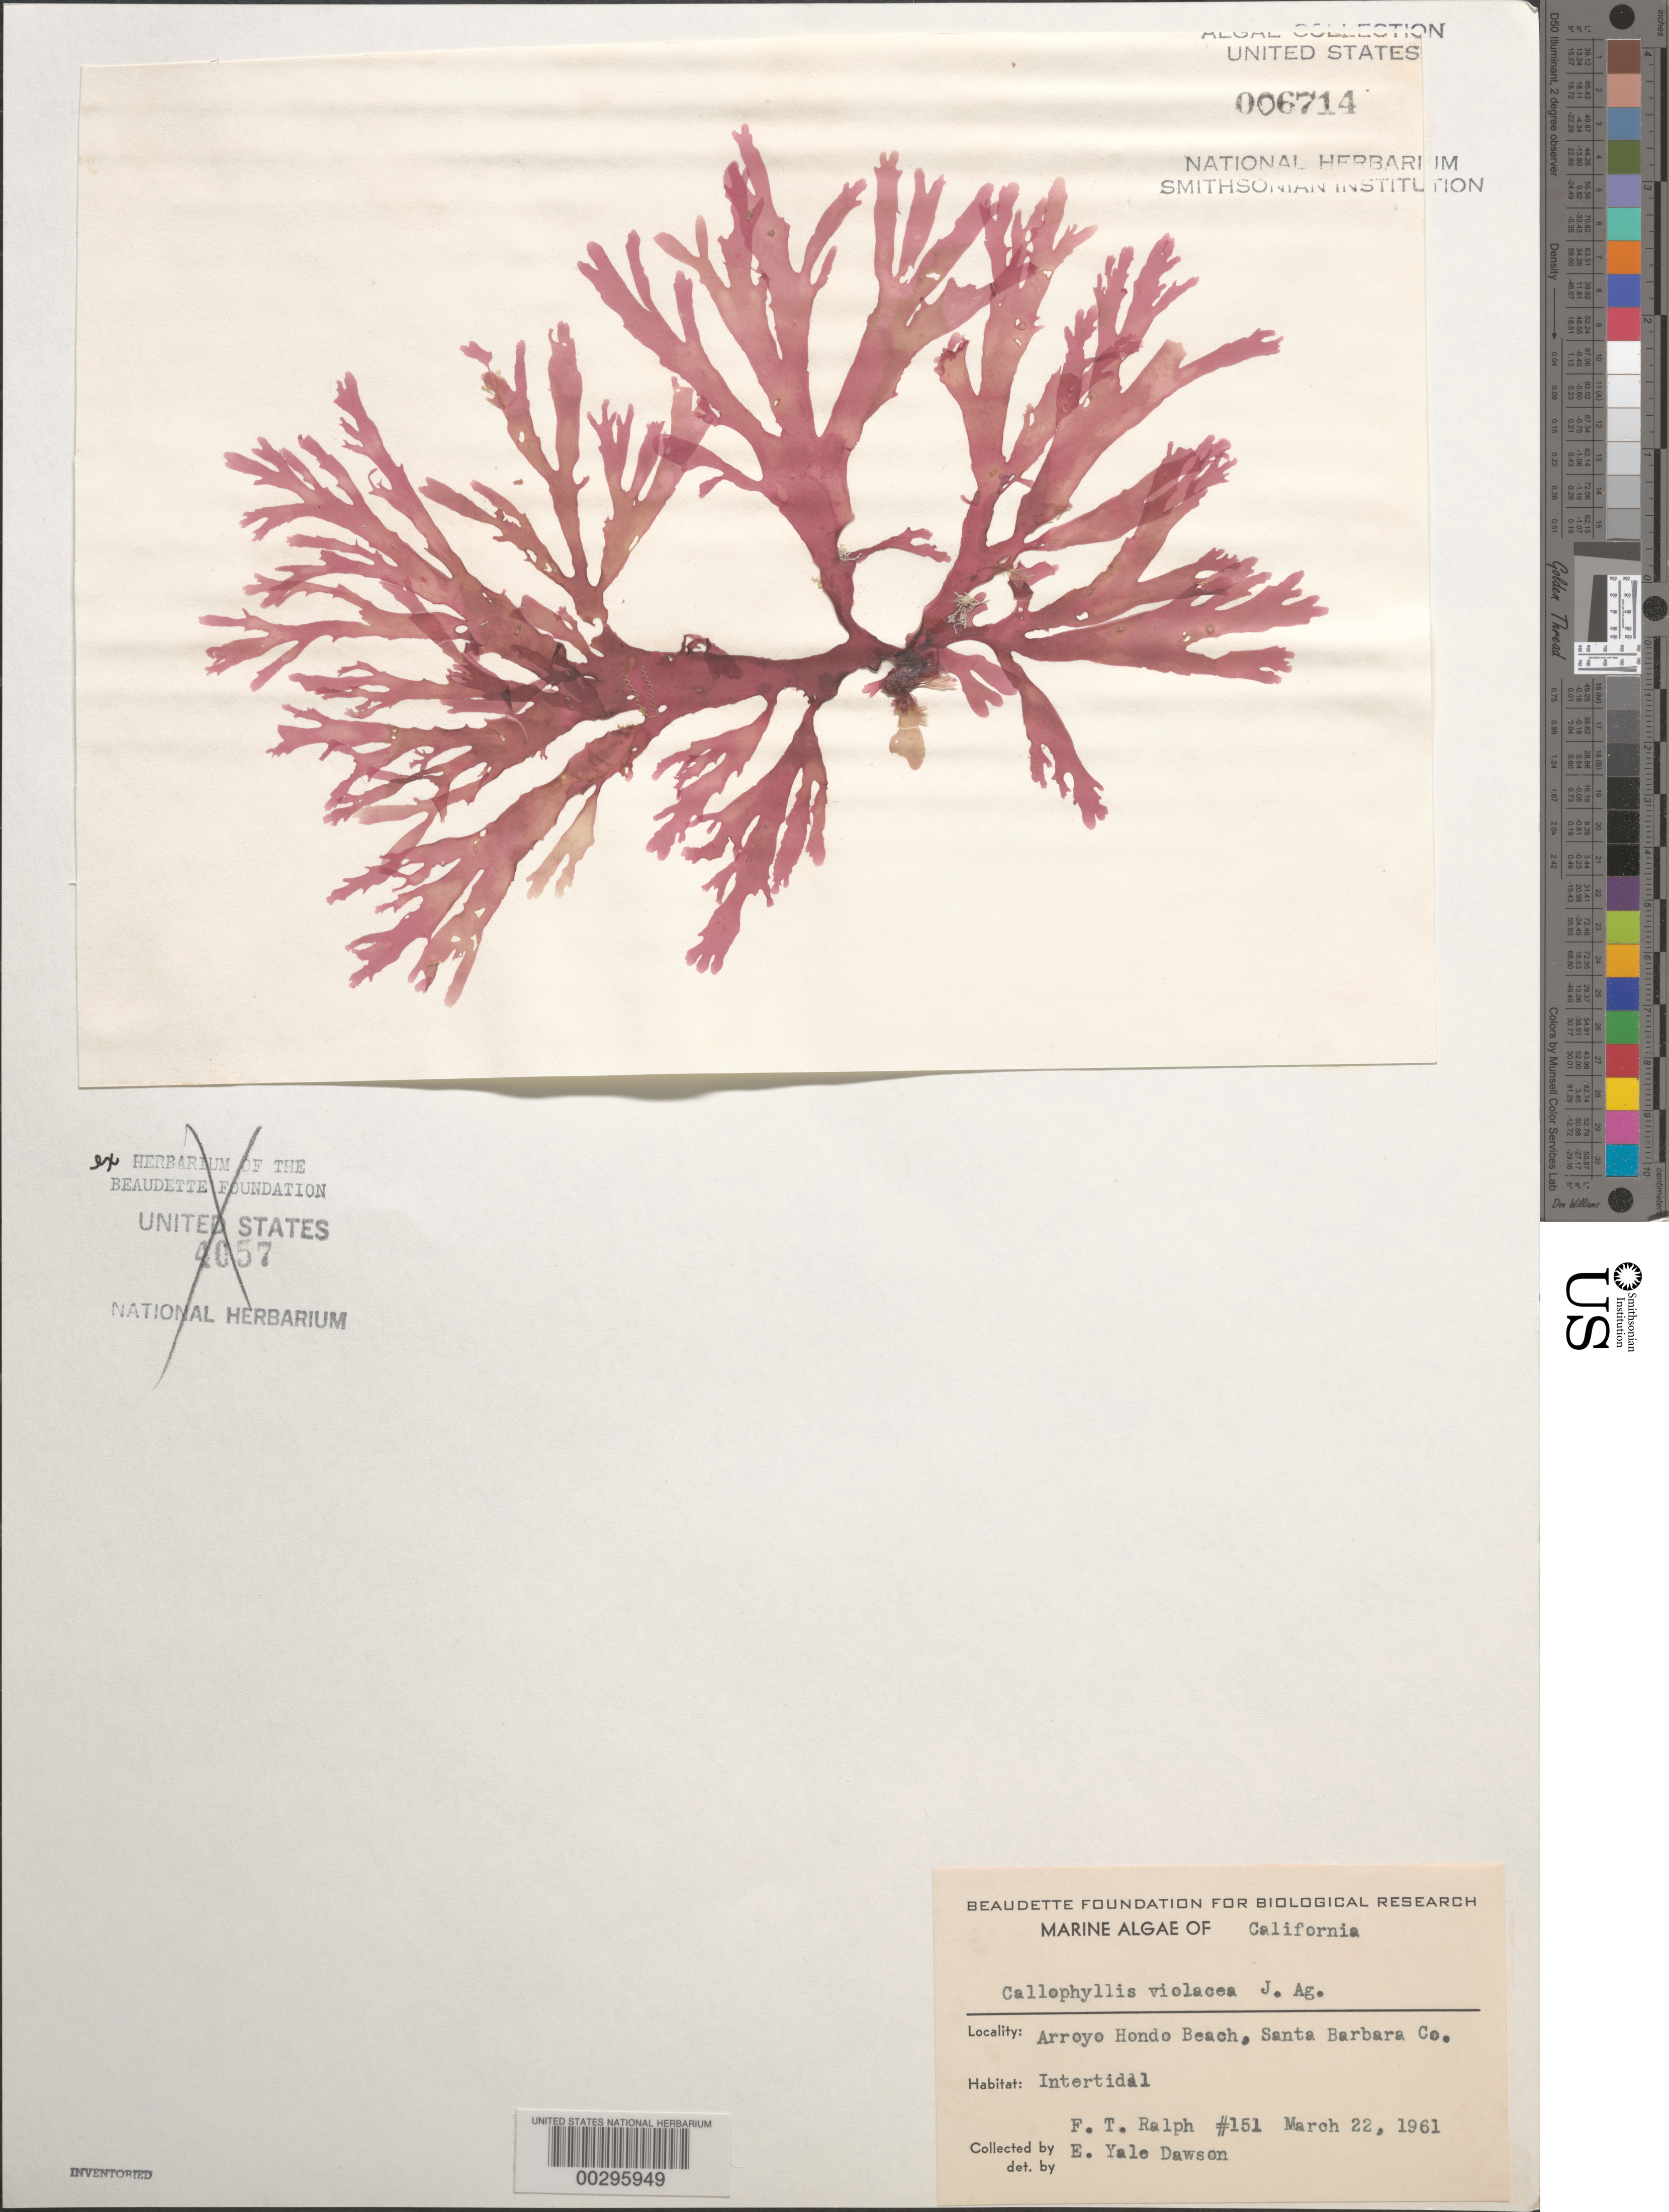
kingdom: Plantae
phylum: Rhodophyta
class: Florideophyceae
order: Gigartinales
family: Kallymeniaceae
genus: Callophyllis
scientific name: Callophyllis violacea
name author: J. Agardh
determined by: Dawson, E. Y.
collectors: F. Ralph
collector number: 151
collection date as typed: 22 Mar 1961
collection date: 1961-03-22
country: United States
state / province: California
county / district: Santa Barbara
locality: Arroyo Honda Beach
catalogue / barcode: US 6714